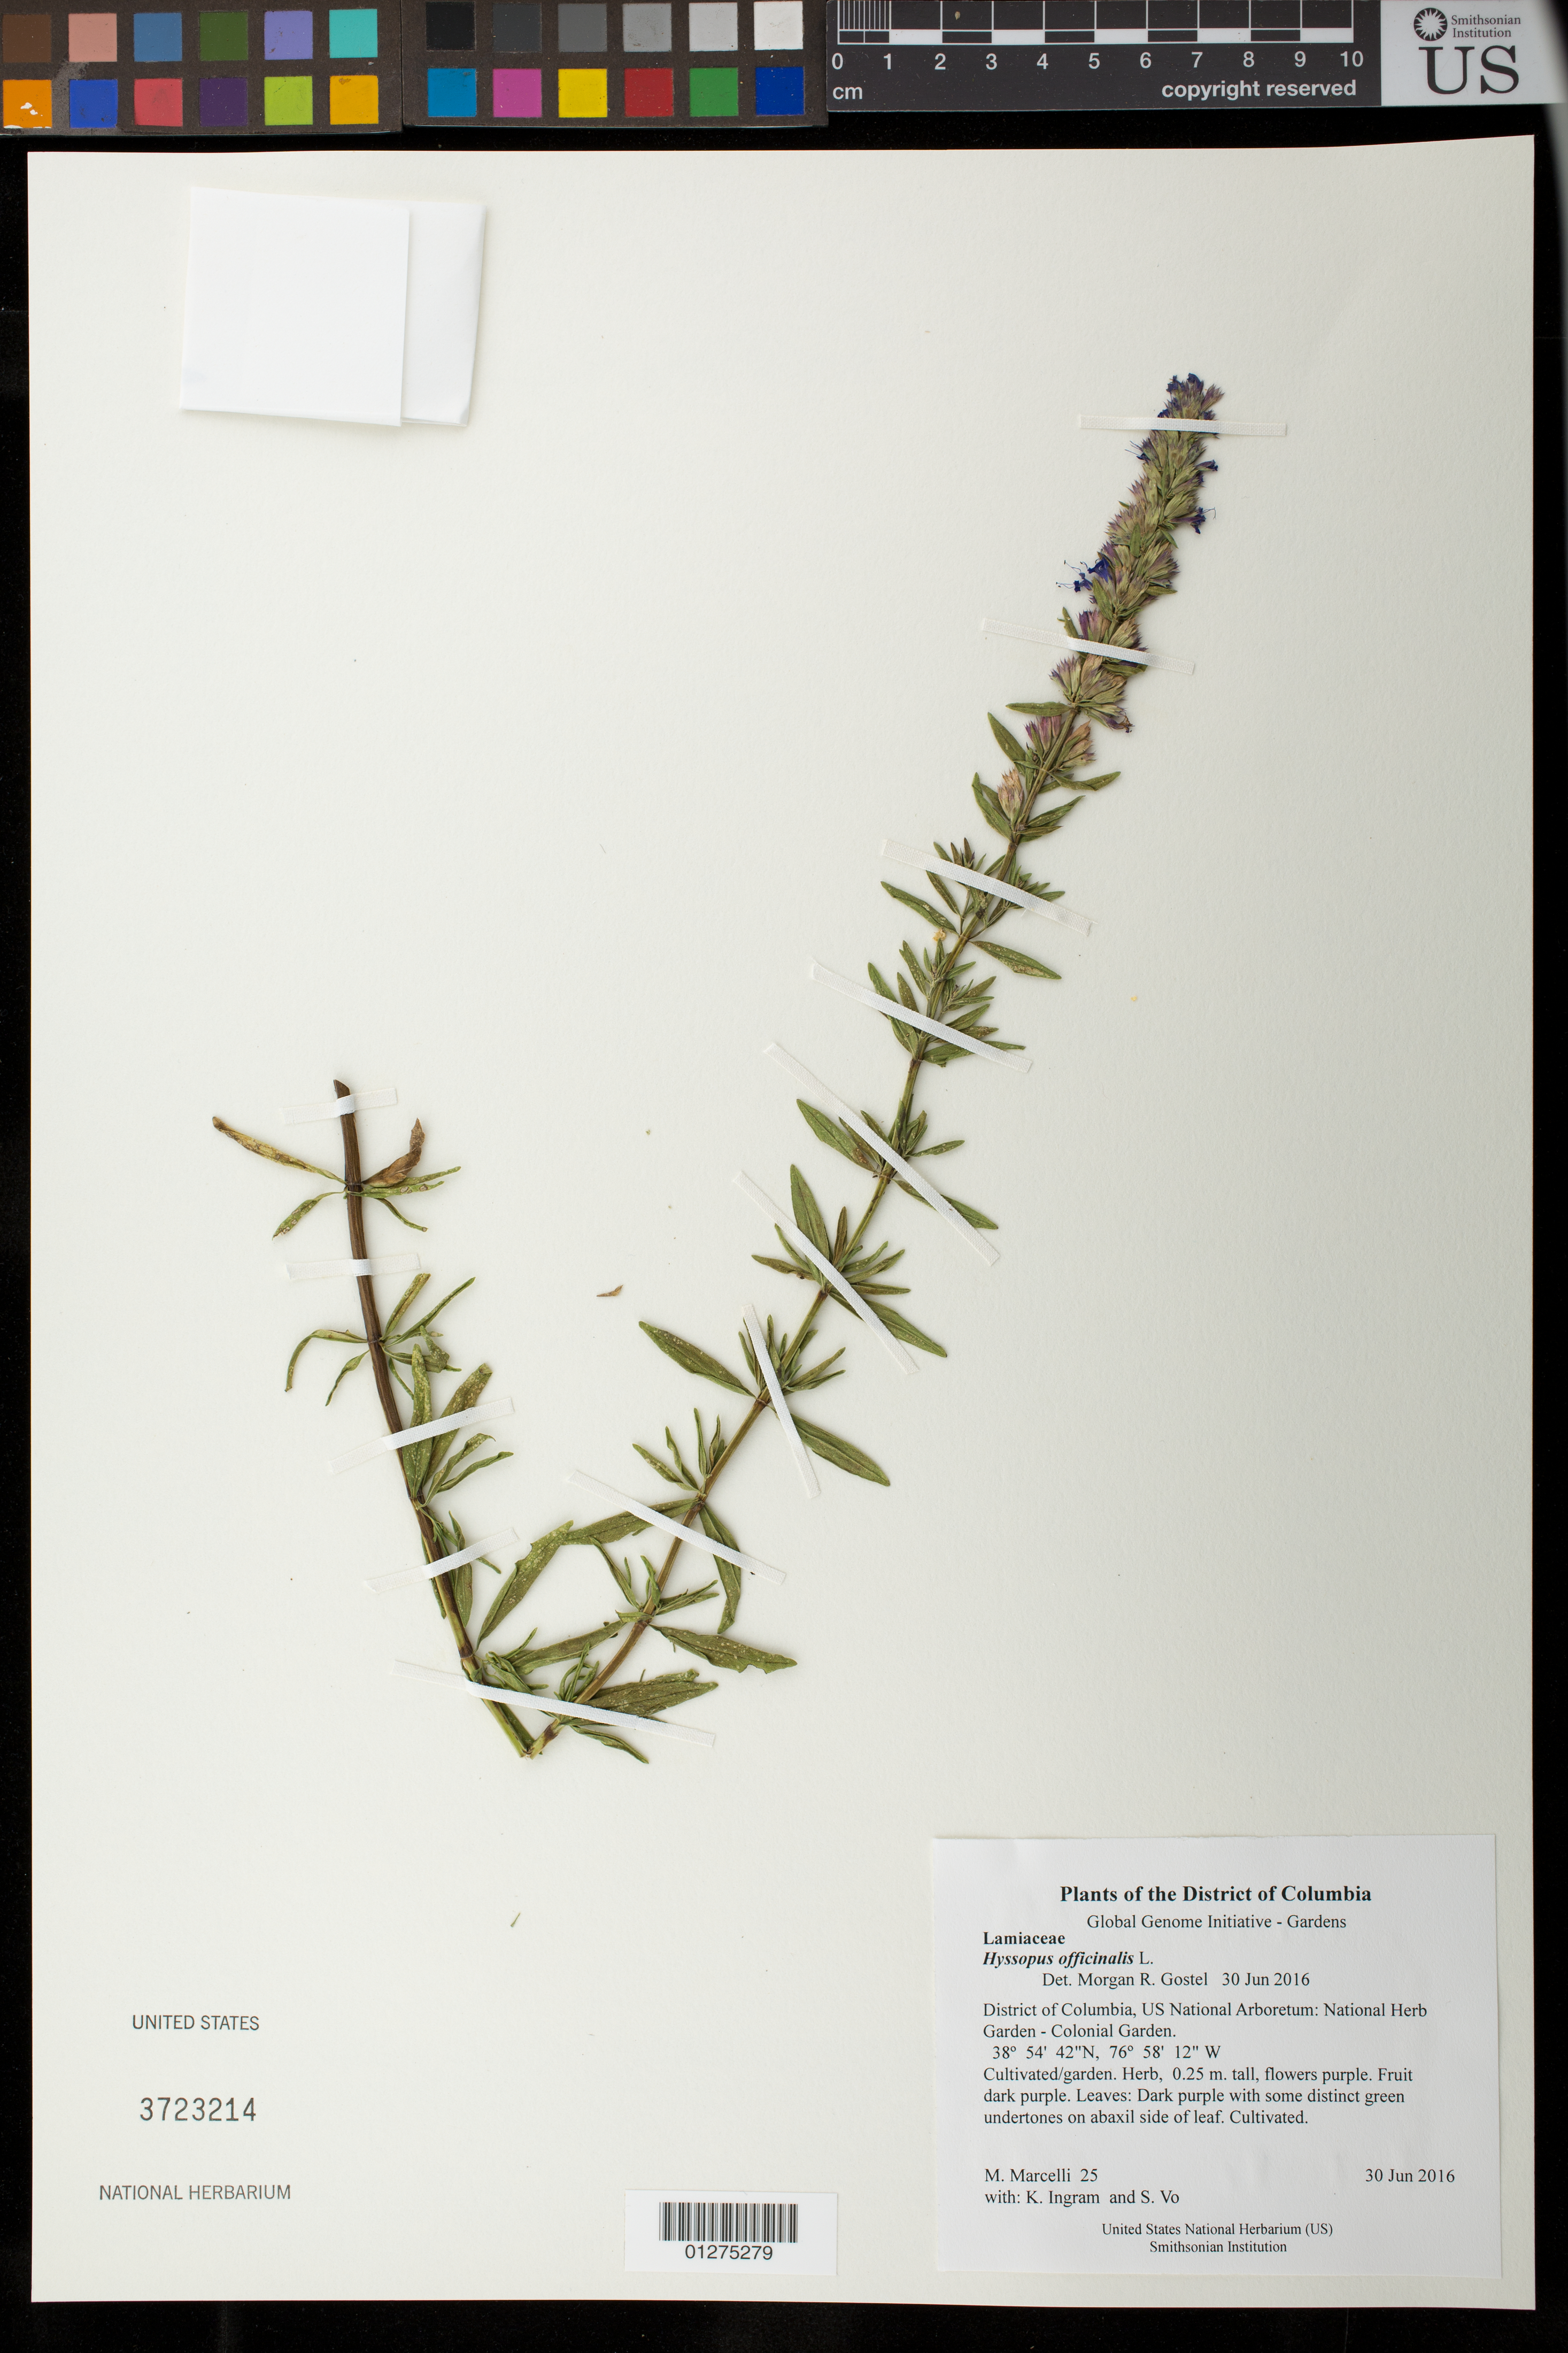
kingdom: Plantae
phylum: Tracheophyta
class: Magnoliopsida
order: Lamiales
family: Lamiaceae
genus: Hyssopus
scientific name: Hyssopus officinalis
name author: L.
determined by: Gostel, Morgan R., (BRIT), Botanical Research Institute of Texas (UNITED STATES)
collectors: M. Marcelli, K. S. Ingram & S. Vo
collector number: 25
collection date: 2016-06-30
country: United States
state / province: District of Columbia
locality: US National Arboretum: National Herb Garden - Colonial Garden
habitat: Cultivated/garden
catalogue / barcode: US 3723214